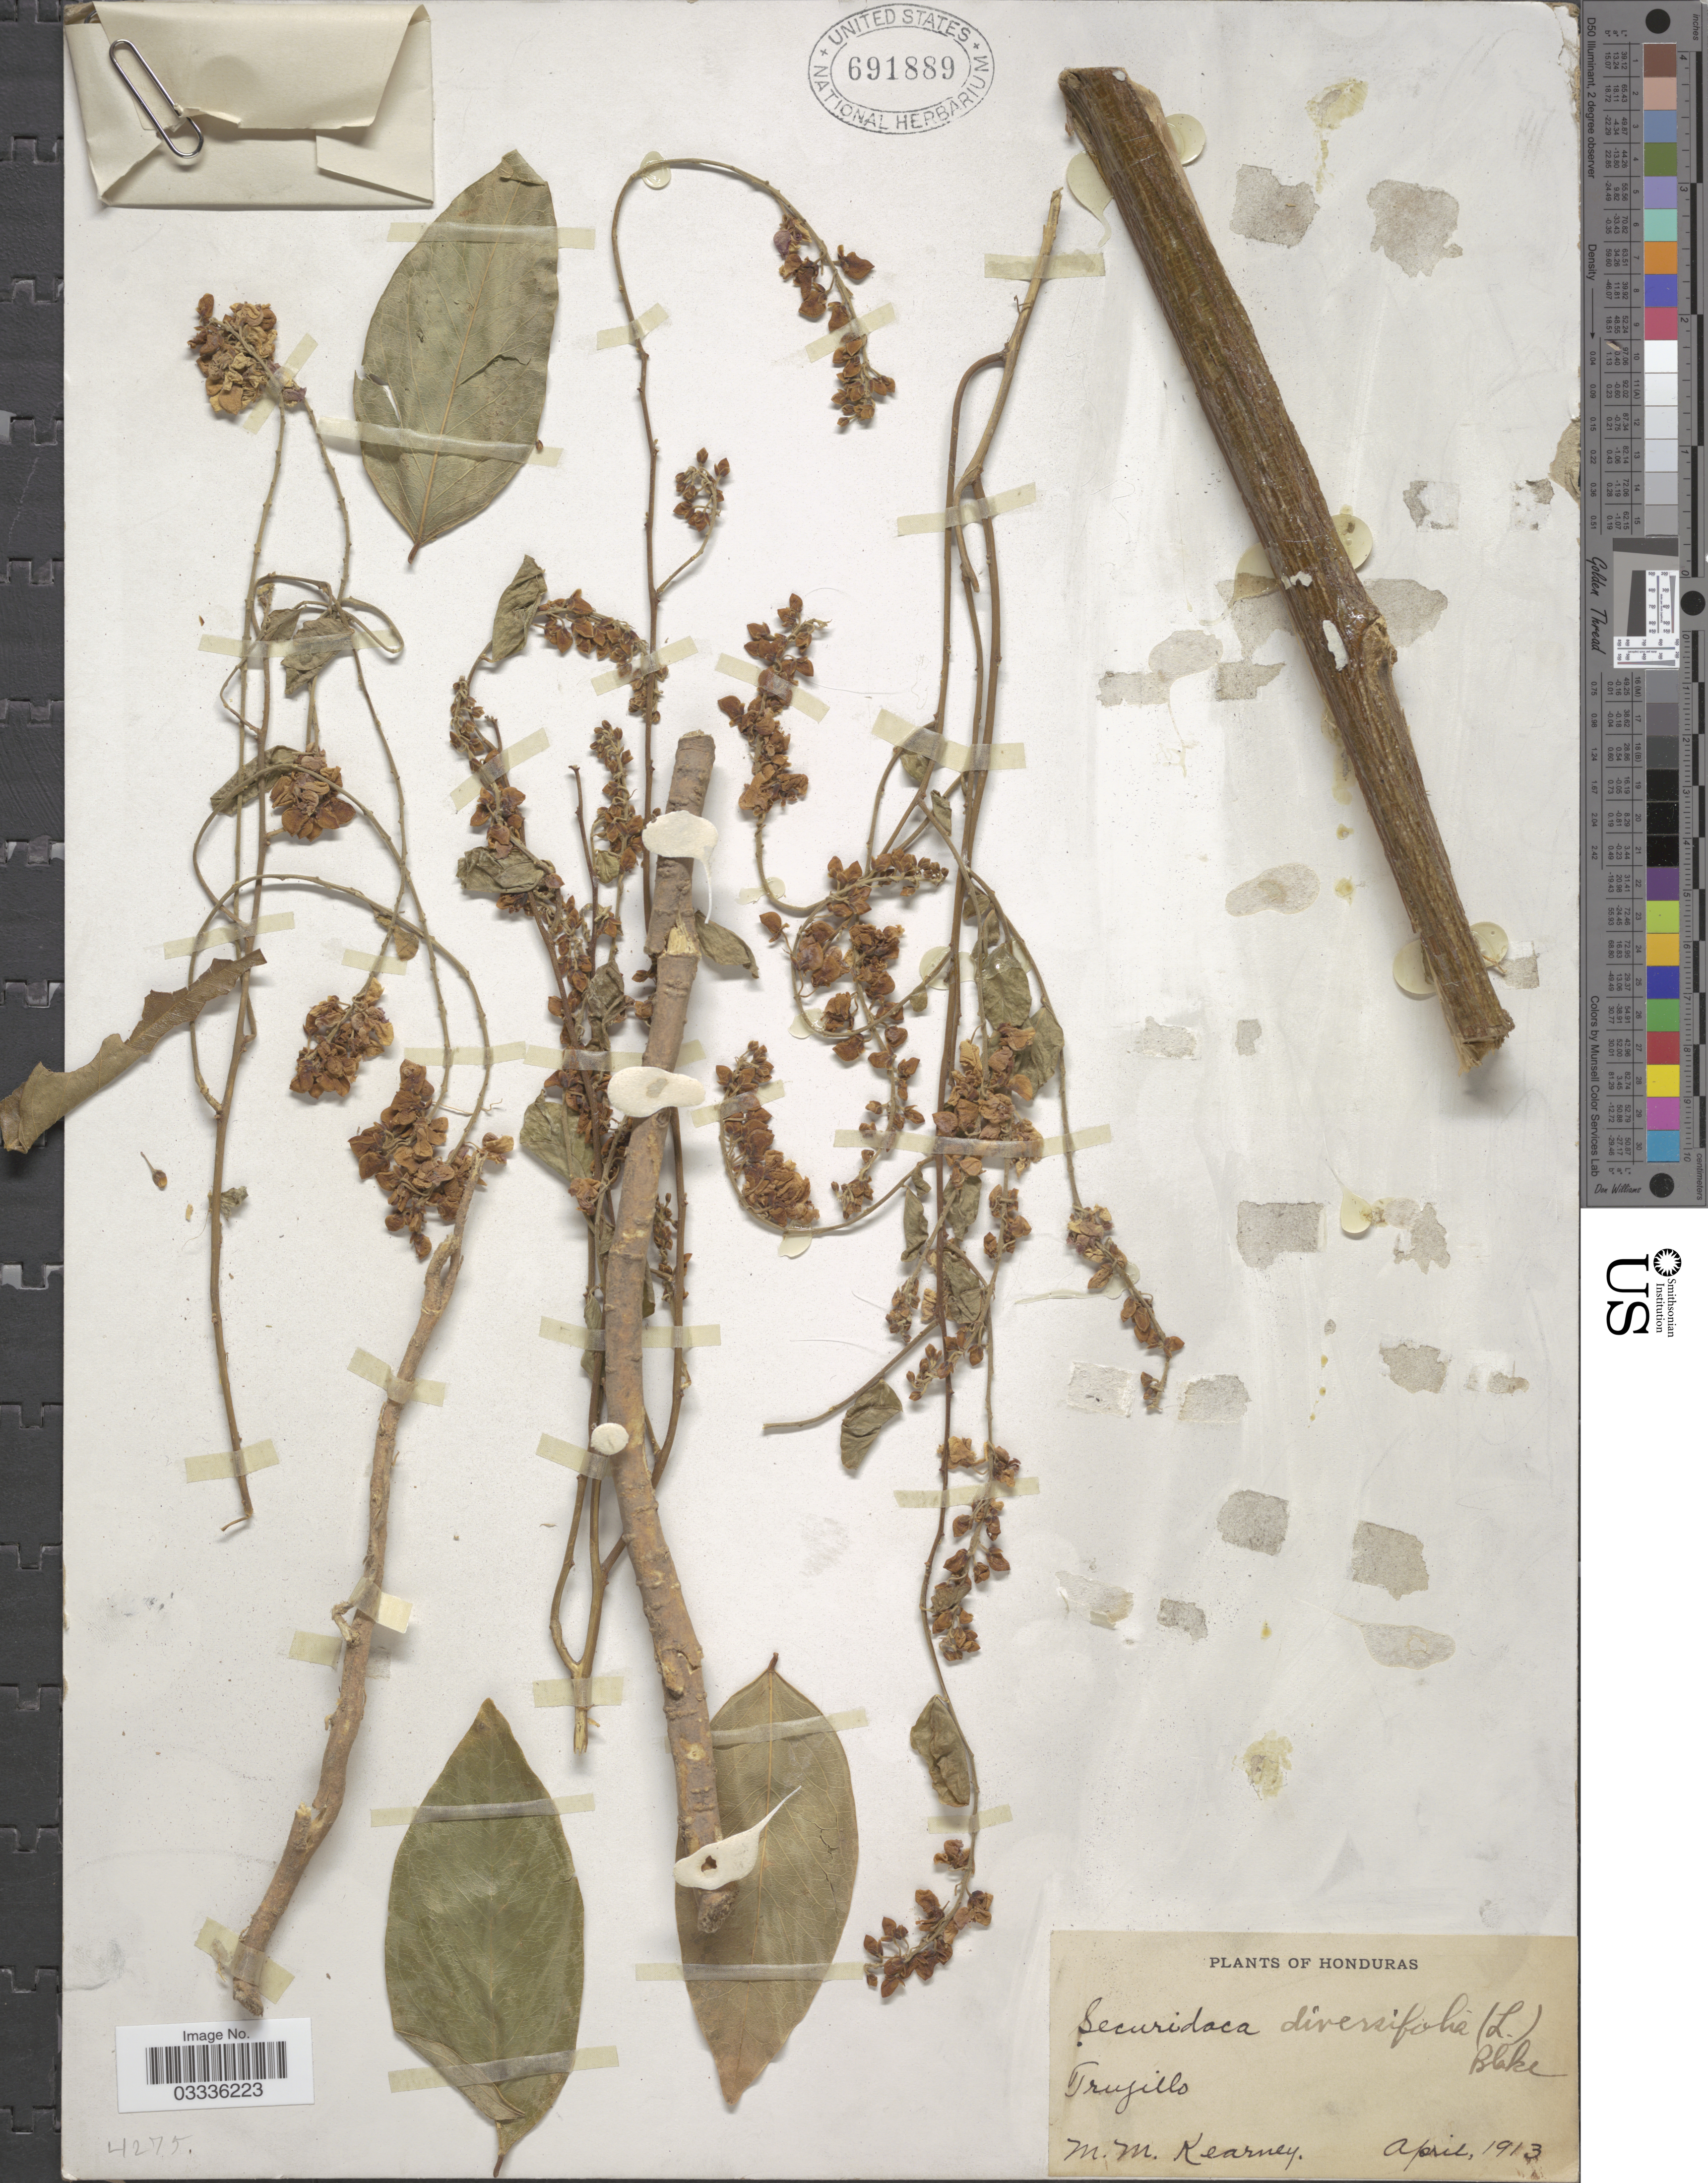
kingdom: Plantae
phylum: Tracheophyta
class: Magnoliopsida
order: Fabales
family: Polygalaceae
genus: Securidaca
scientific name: Securidaca diversifolia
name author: (L.) S.F. Blake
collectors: M. Kearney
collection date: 1913-04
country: Honduras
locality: Trujillo.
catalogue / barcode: US 691889